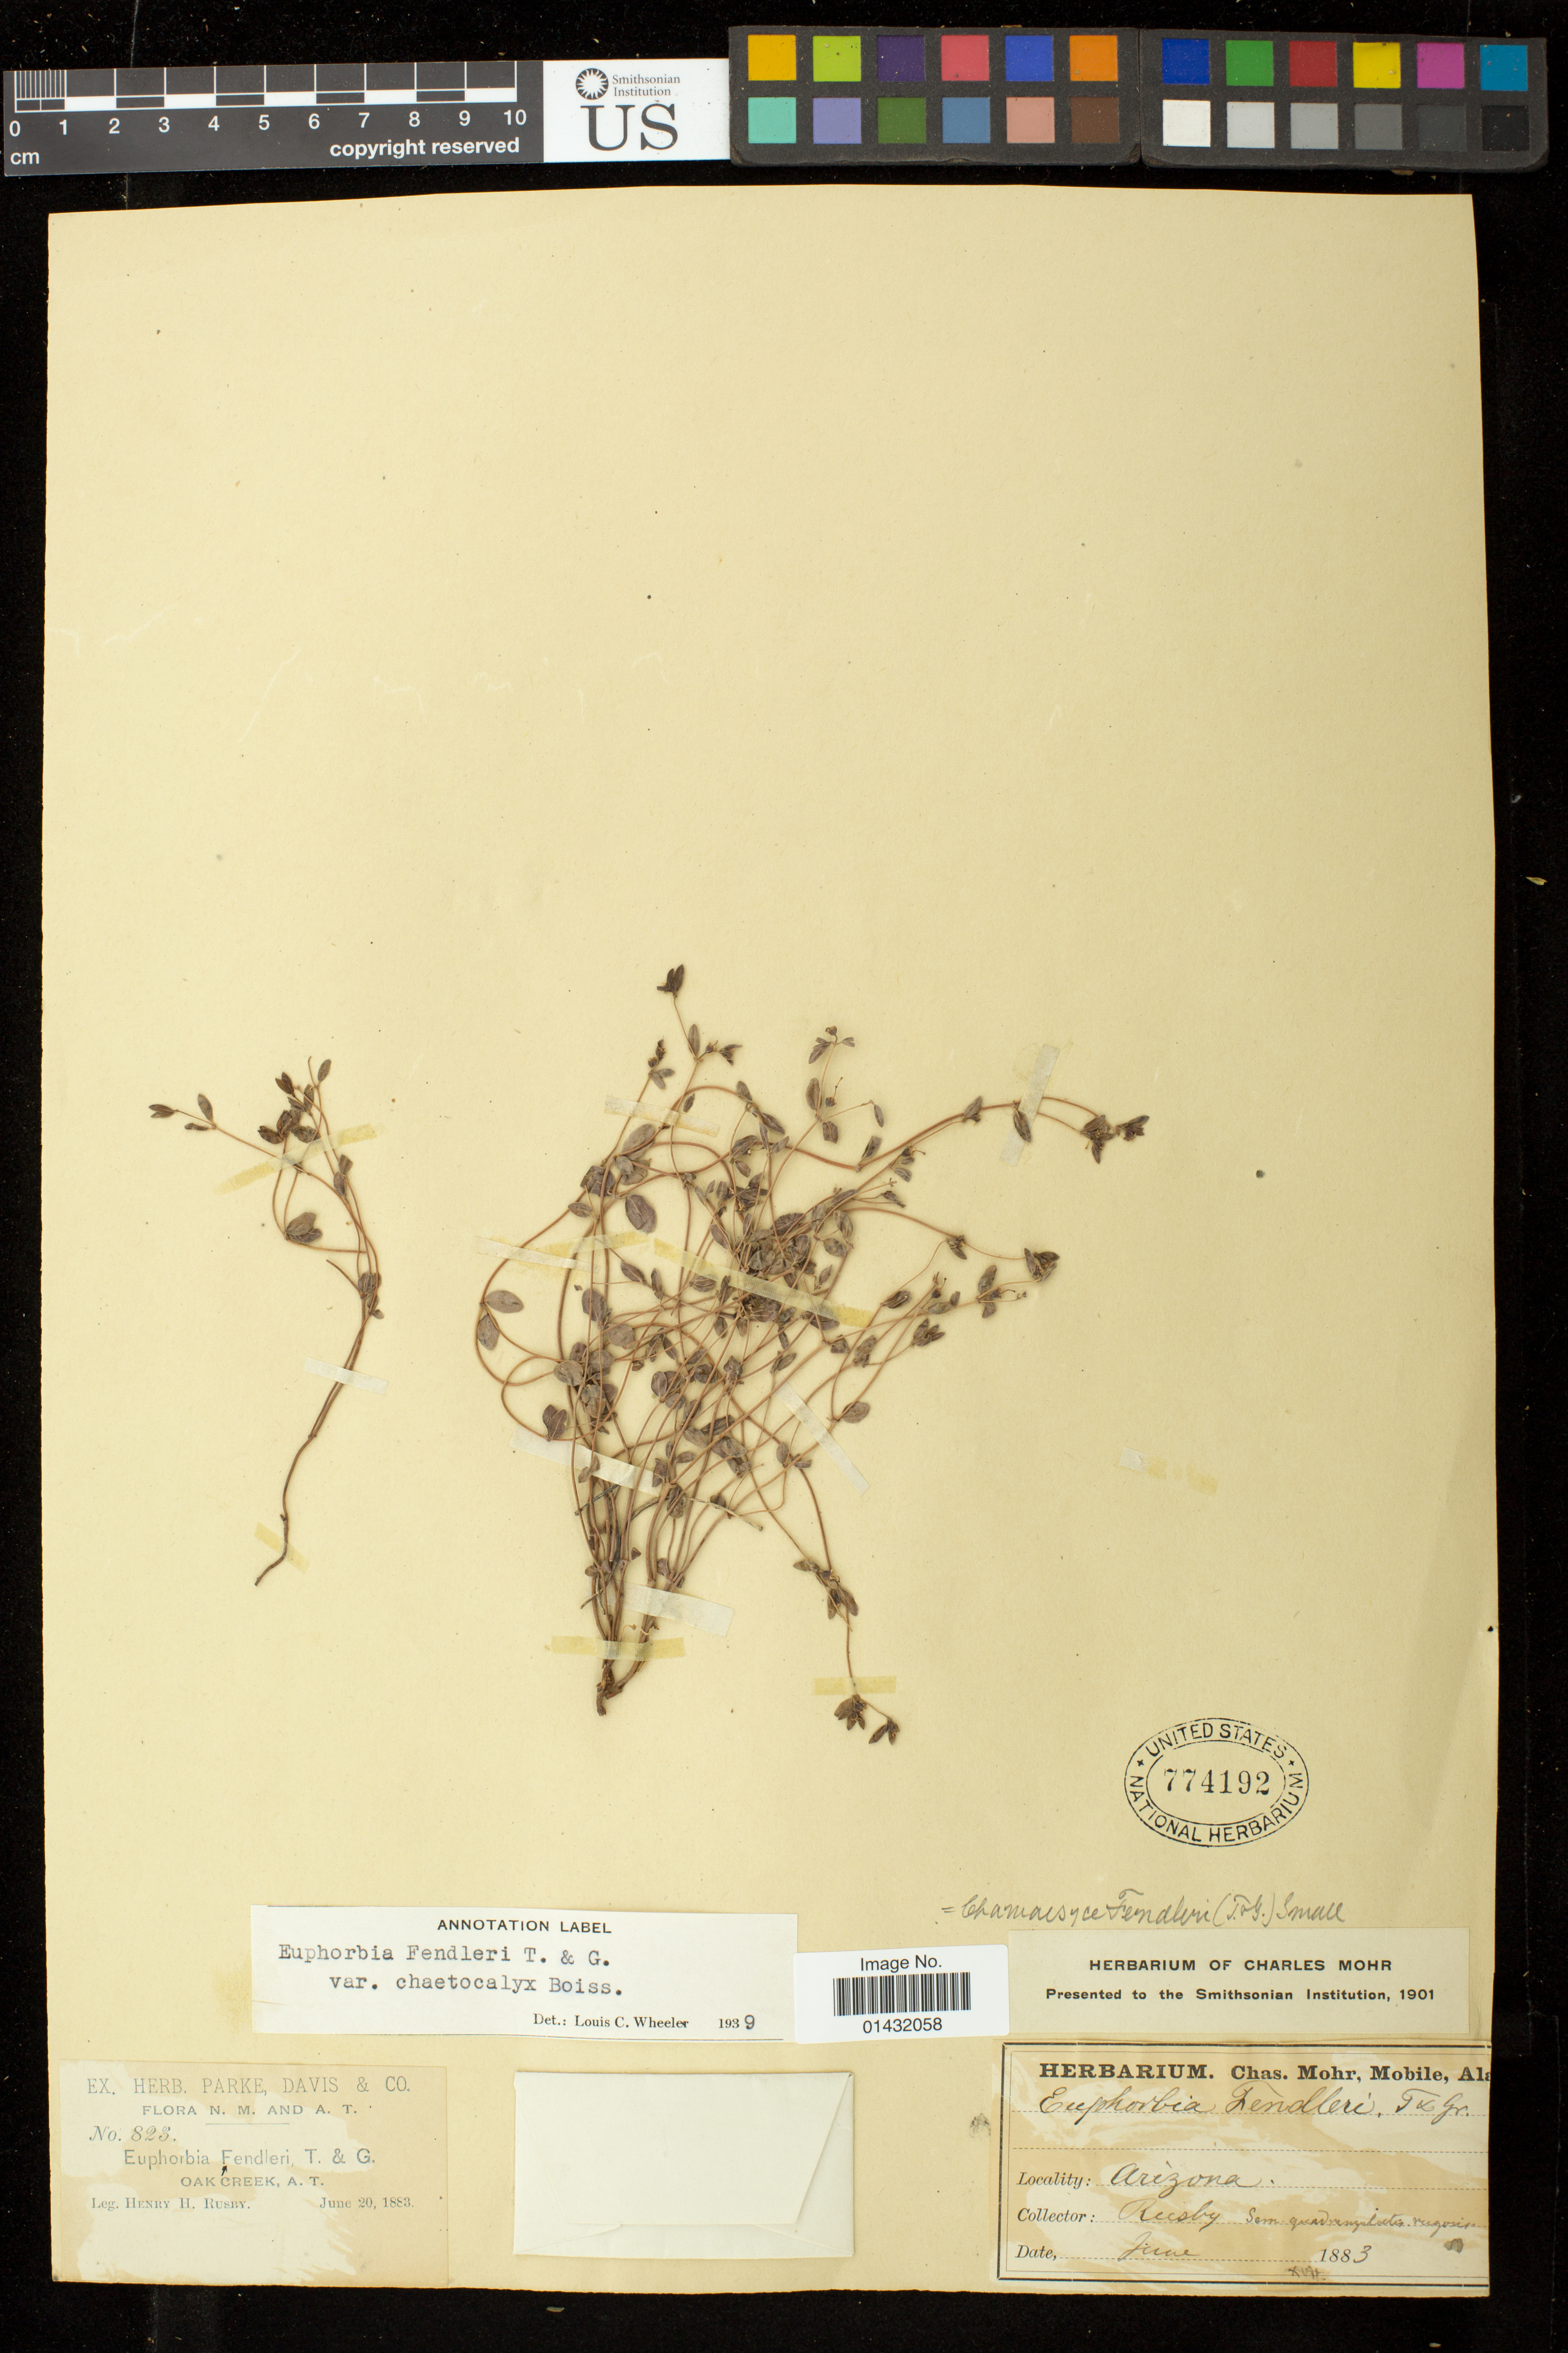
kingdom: Plantae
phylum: Tracheophyta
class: Magnoliopsida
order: Malpighiales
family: Euphorbiaceae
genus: Euphorbia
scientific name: Euphorbia chaetocalyx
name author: Tidestr.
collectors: H. H. Rusby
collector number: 823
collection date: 1883-06-20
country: United States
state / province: Arizona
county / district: Yavapai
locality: Oak Creek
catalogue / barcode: US 774192